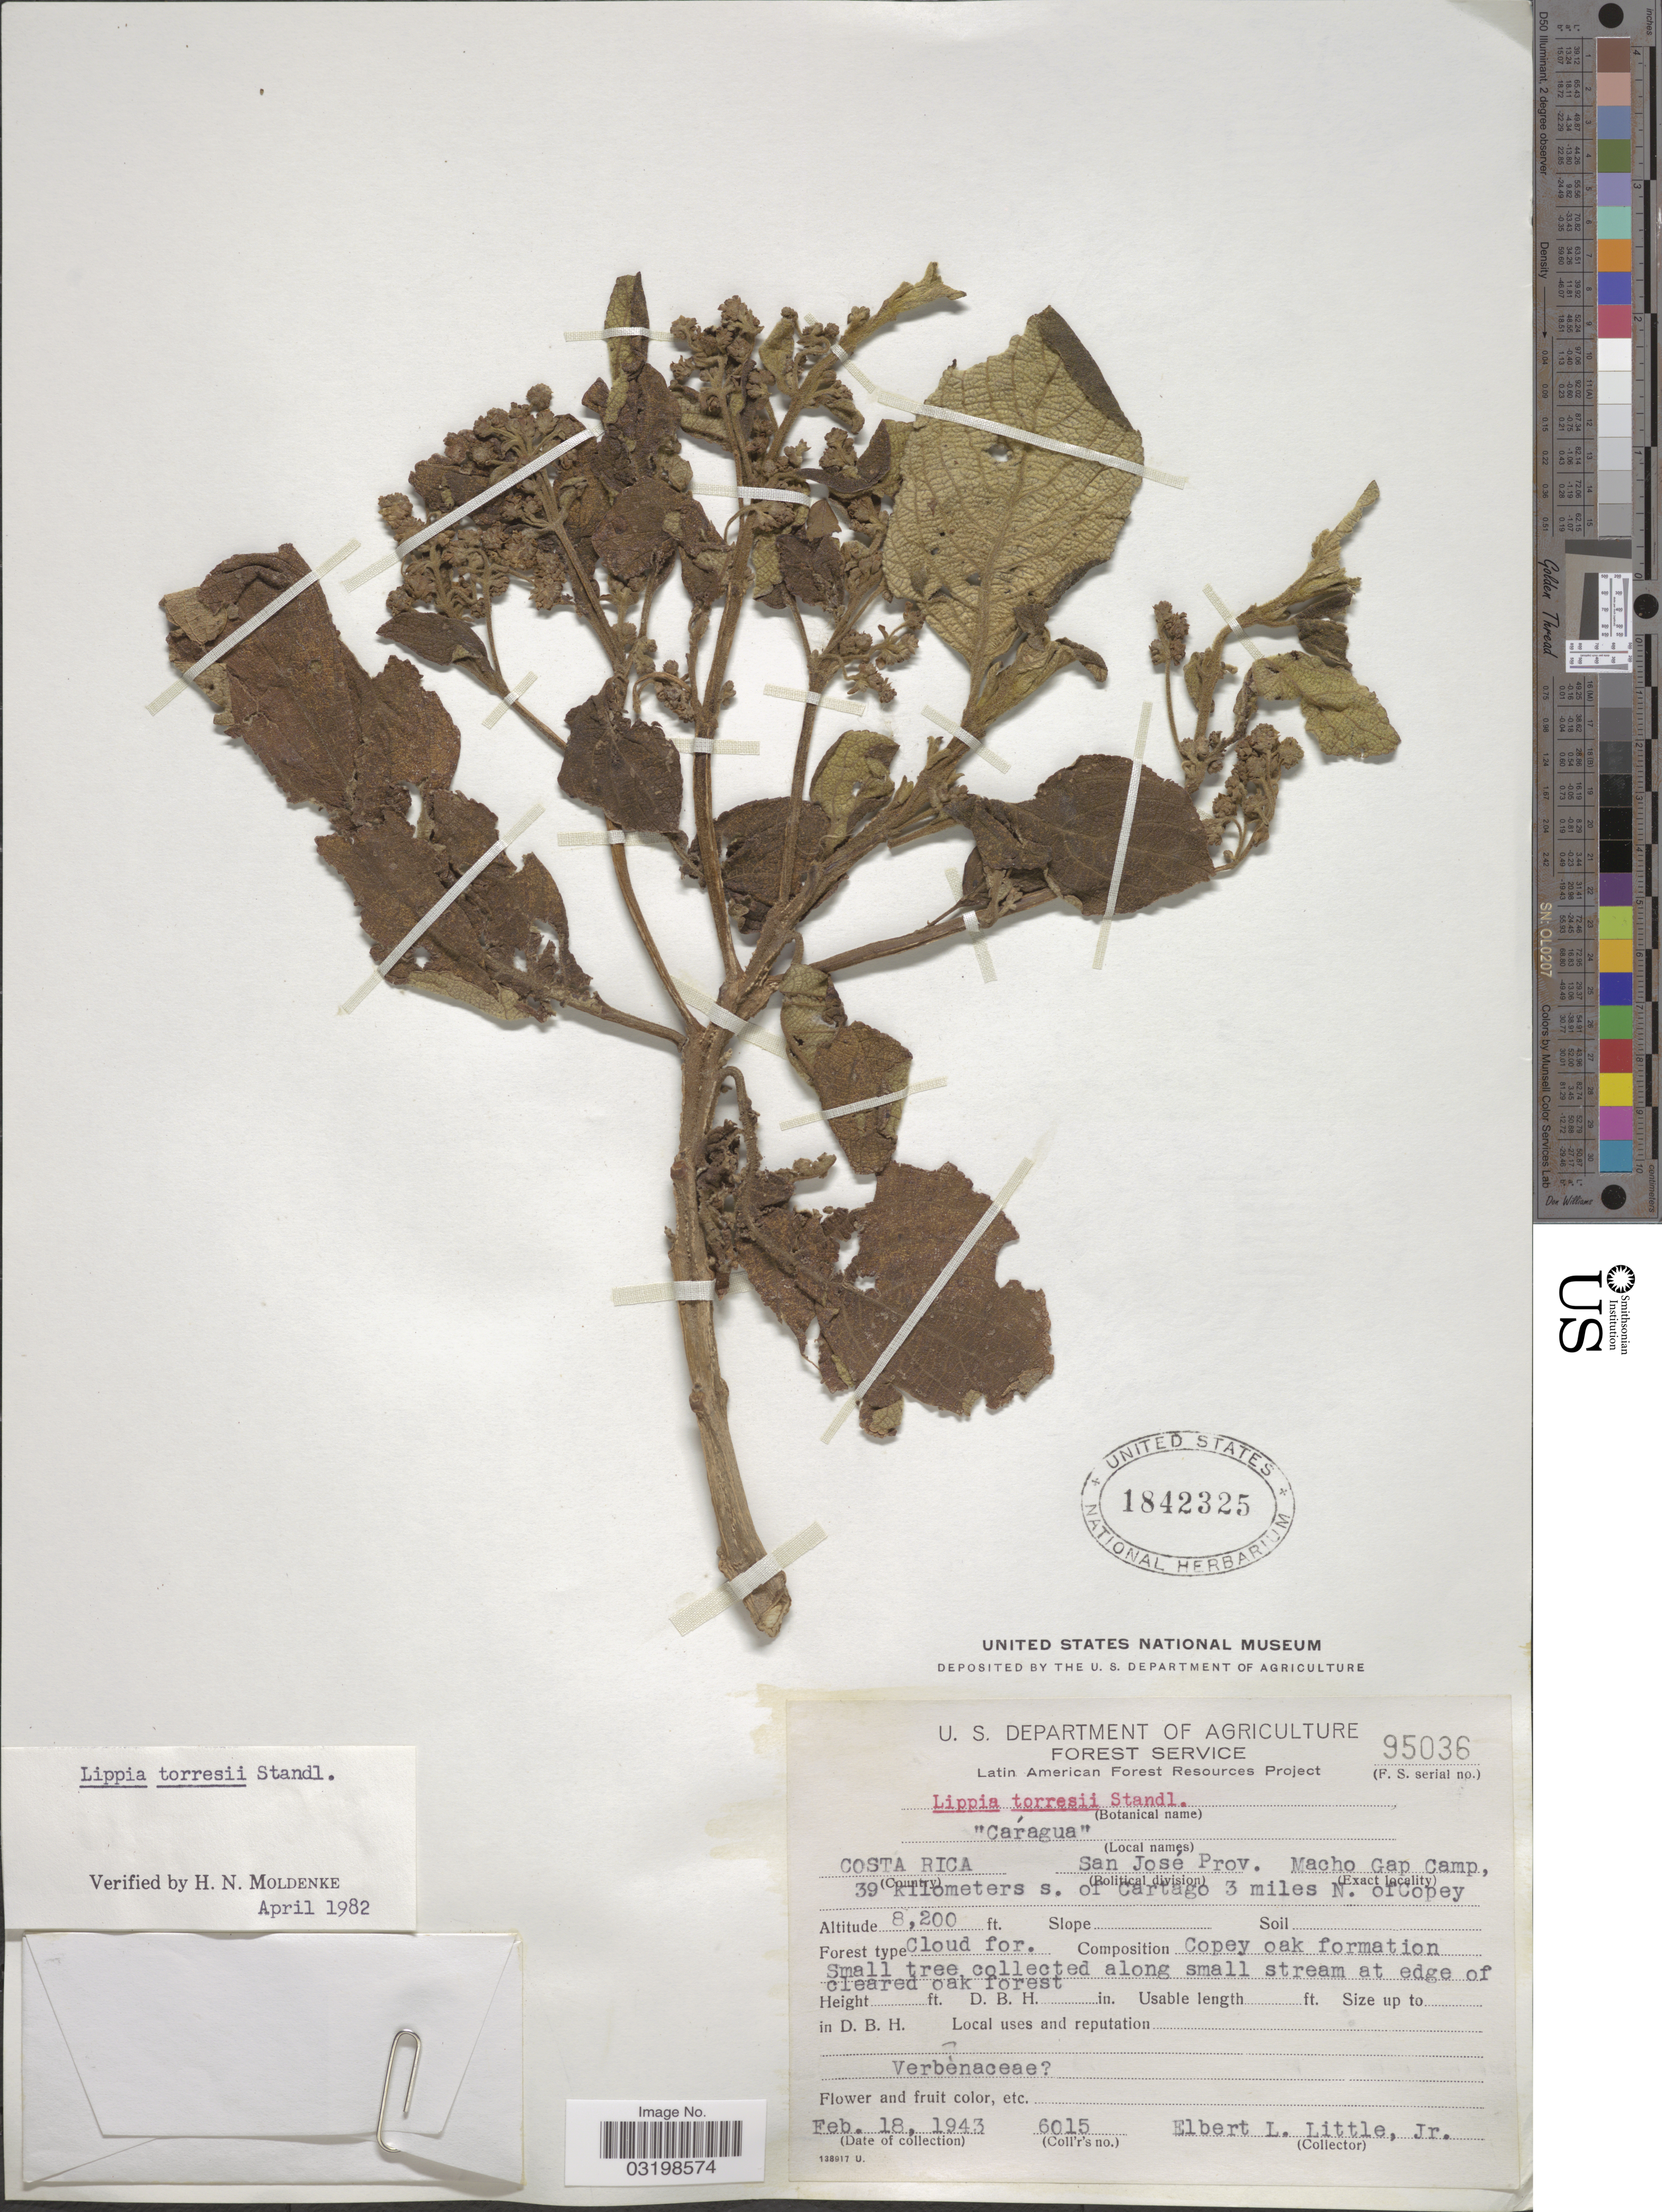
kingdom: Plantae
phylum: Tracheophyta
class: Magnoliopsida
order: Lamiales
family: Verbenaceae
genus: Lippia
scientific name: Lippia umbellata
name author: Cav.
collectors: E. L. Little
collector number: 6015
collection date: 1943-02-18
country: Costa Rica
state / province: San José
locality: Macho Gap Camp, 39 kilometers s. of Cartago 3 miles N. of Copey.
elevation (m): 2499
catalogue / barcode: US 1842325